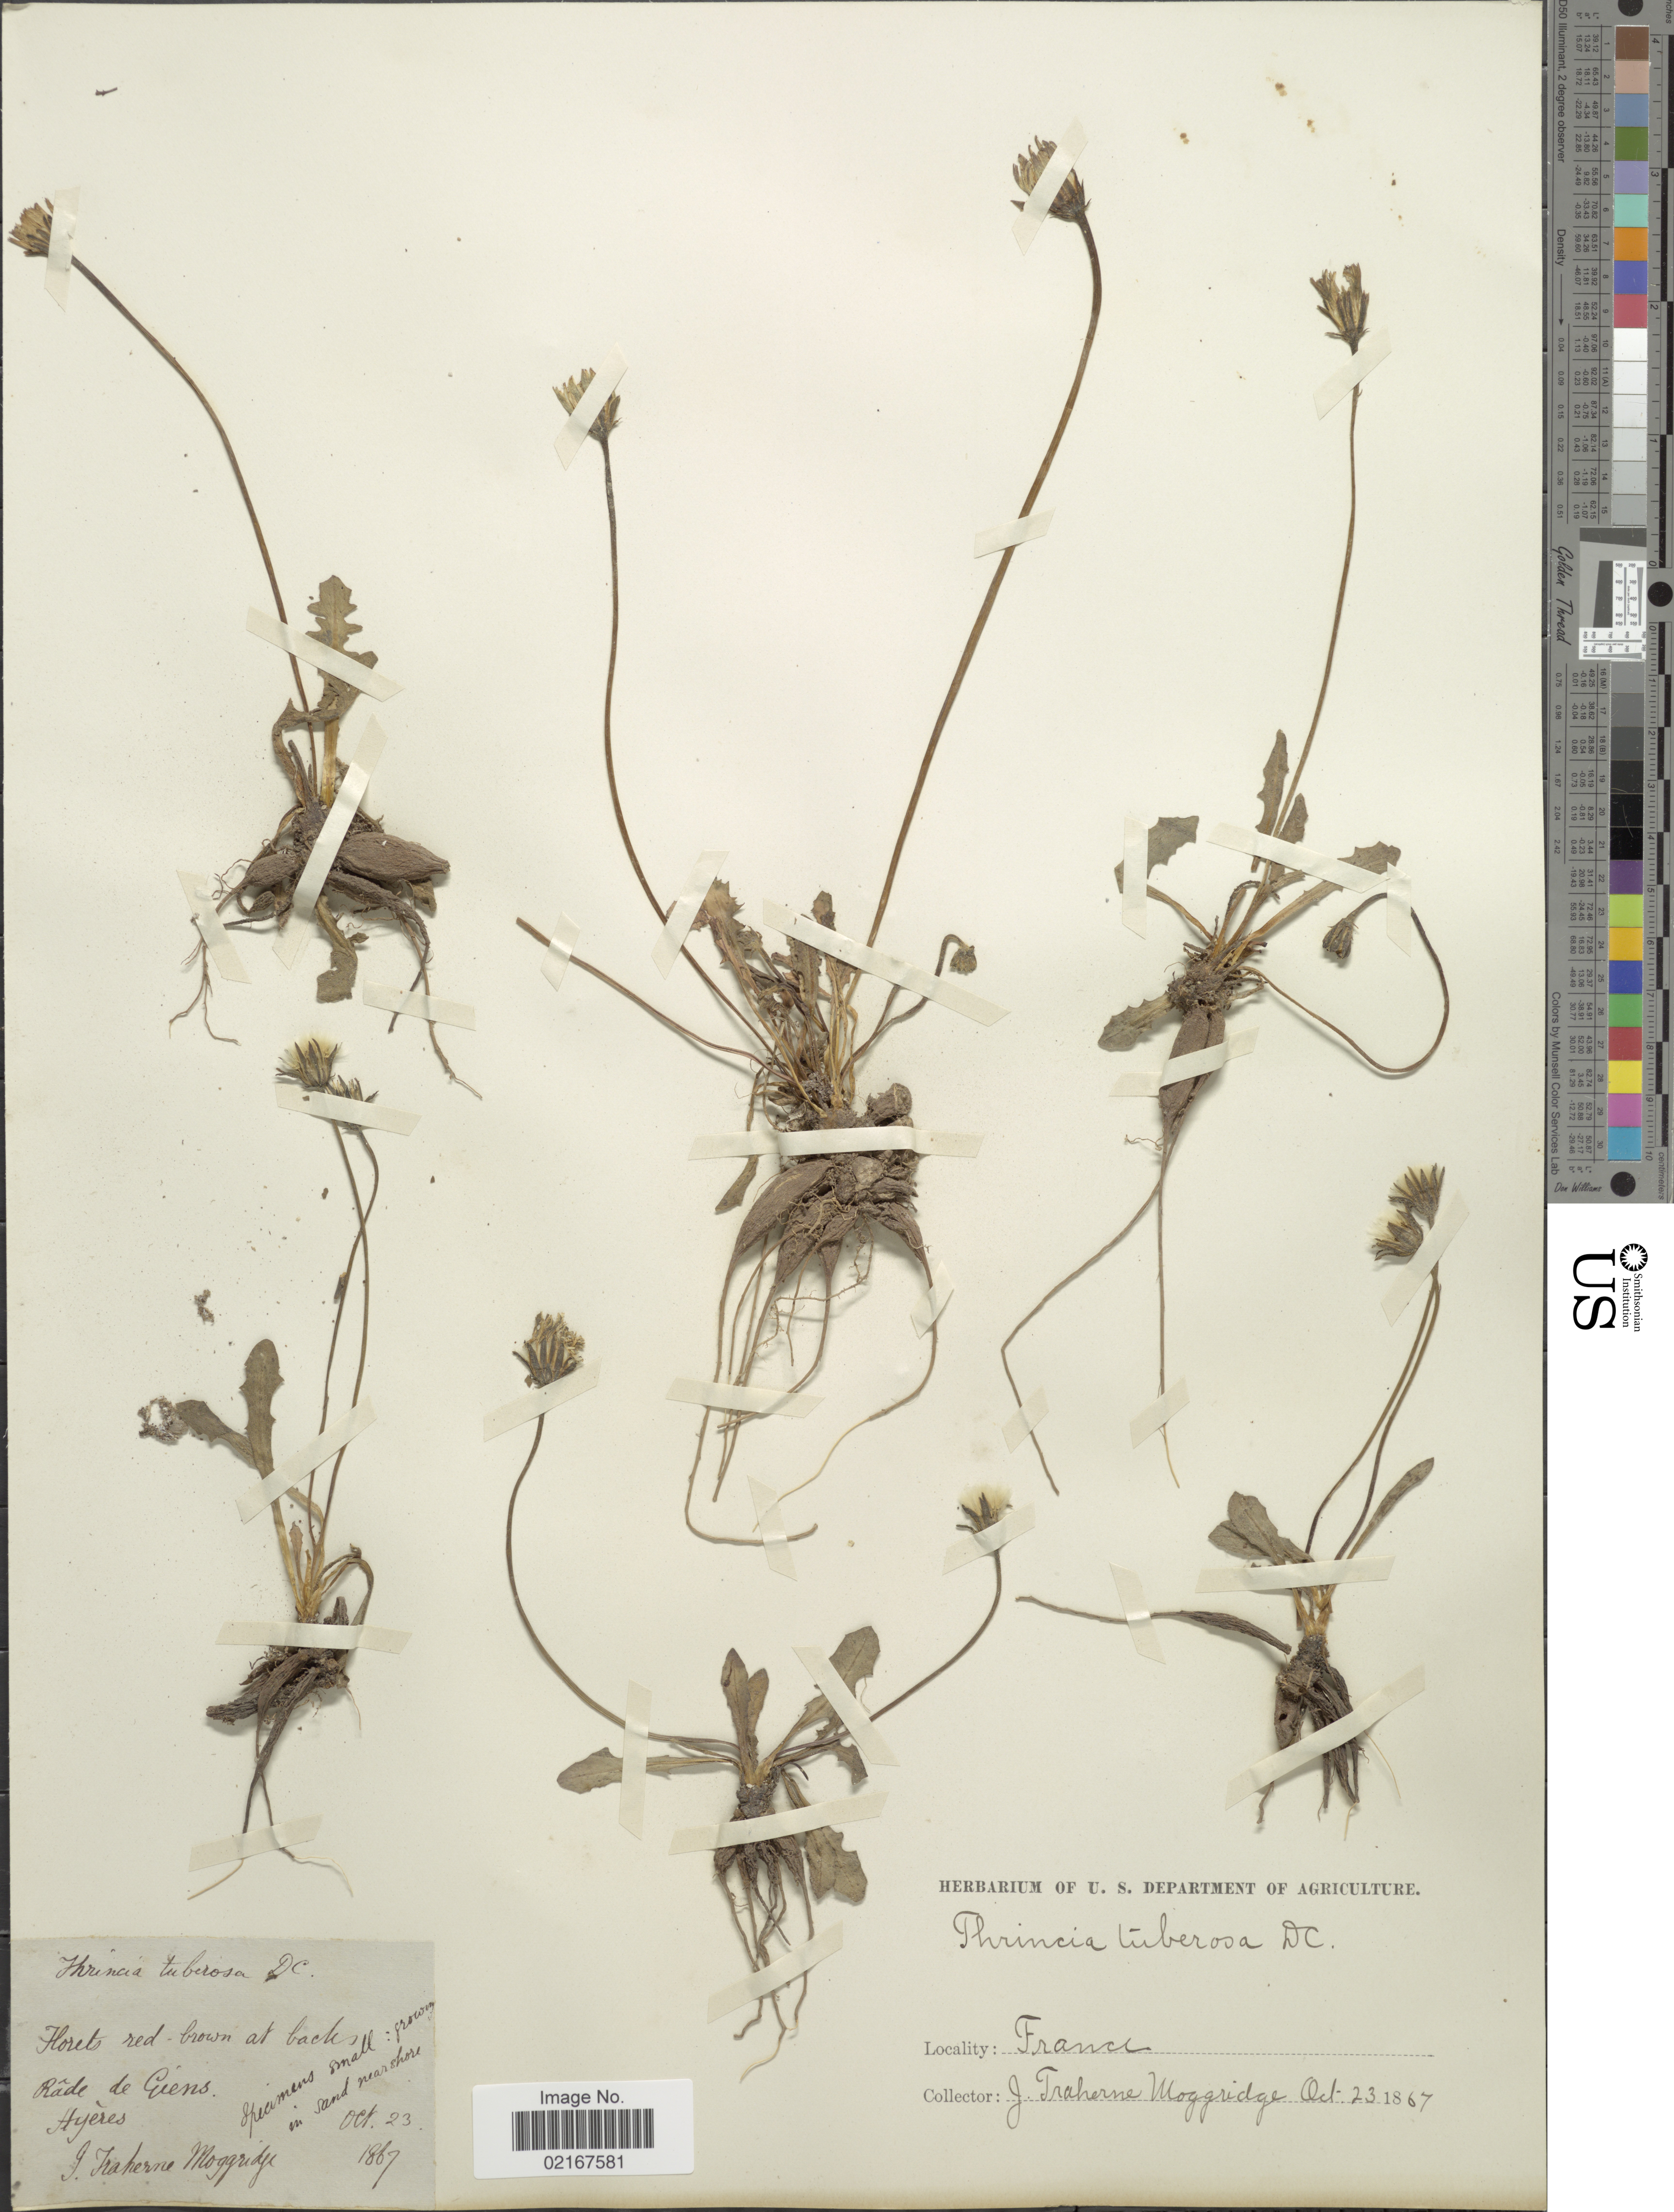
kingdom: Plantae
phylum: Tracheophyta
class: Magnoliopsida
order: Asterales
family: Asteraceae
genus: Leontodon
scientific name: Leontodon tuberosus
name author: L.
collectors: J. T. Moggridge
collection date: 1867-10-23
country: France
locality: Rade de Giens [interpreted], Hyeres